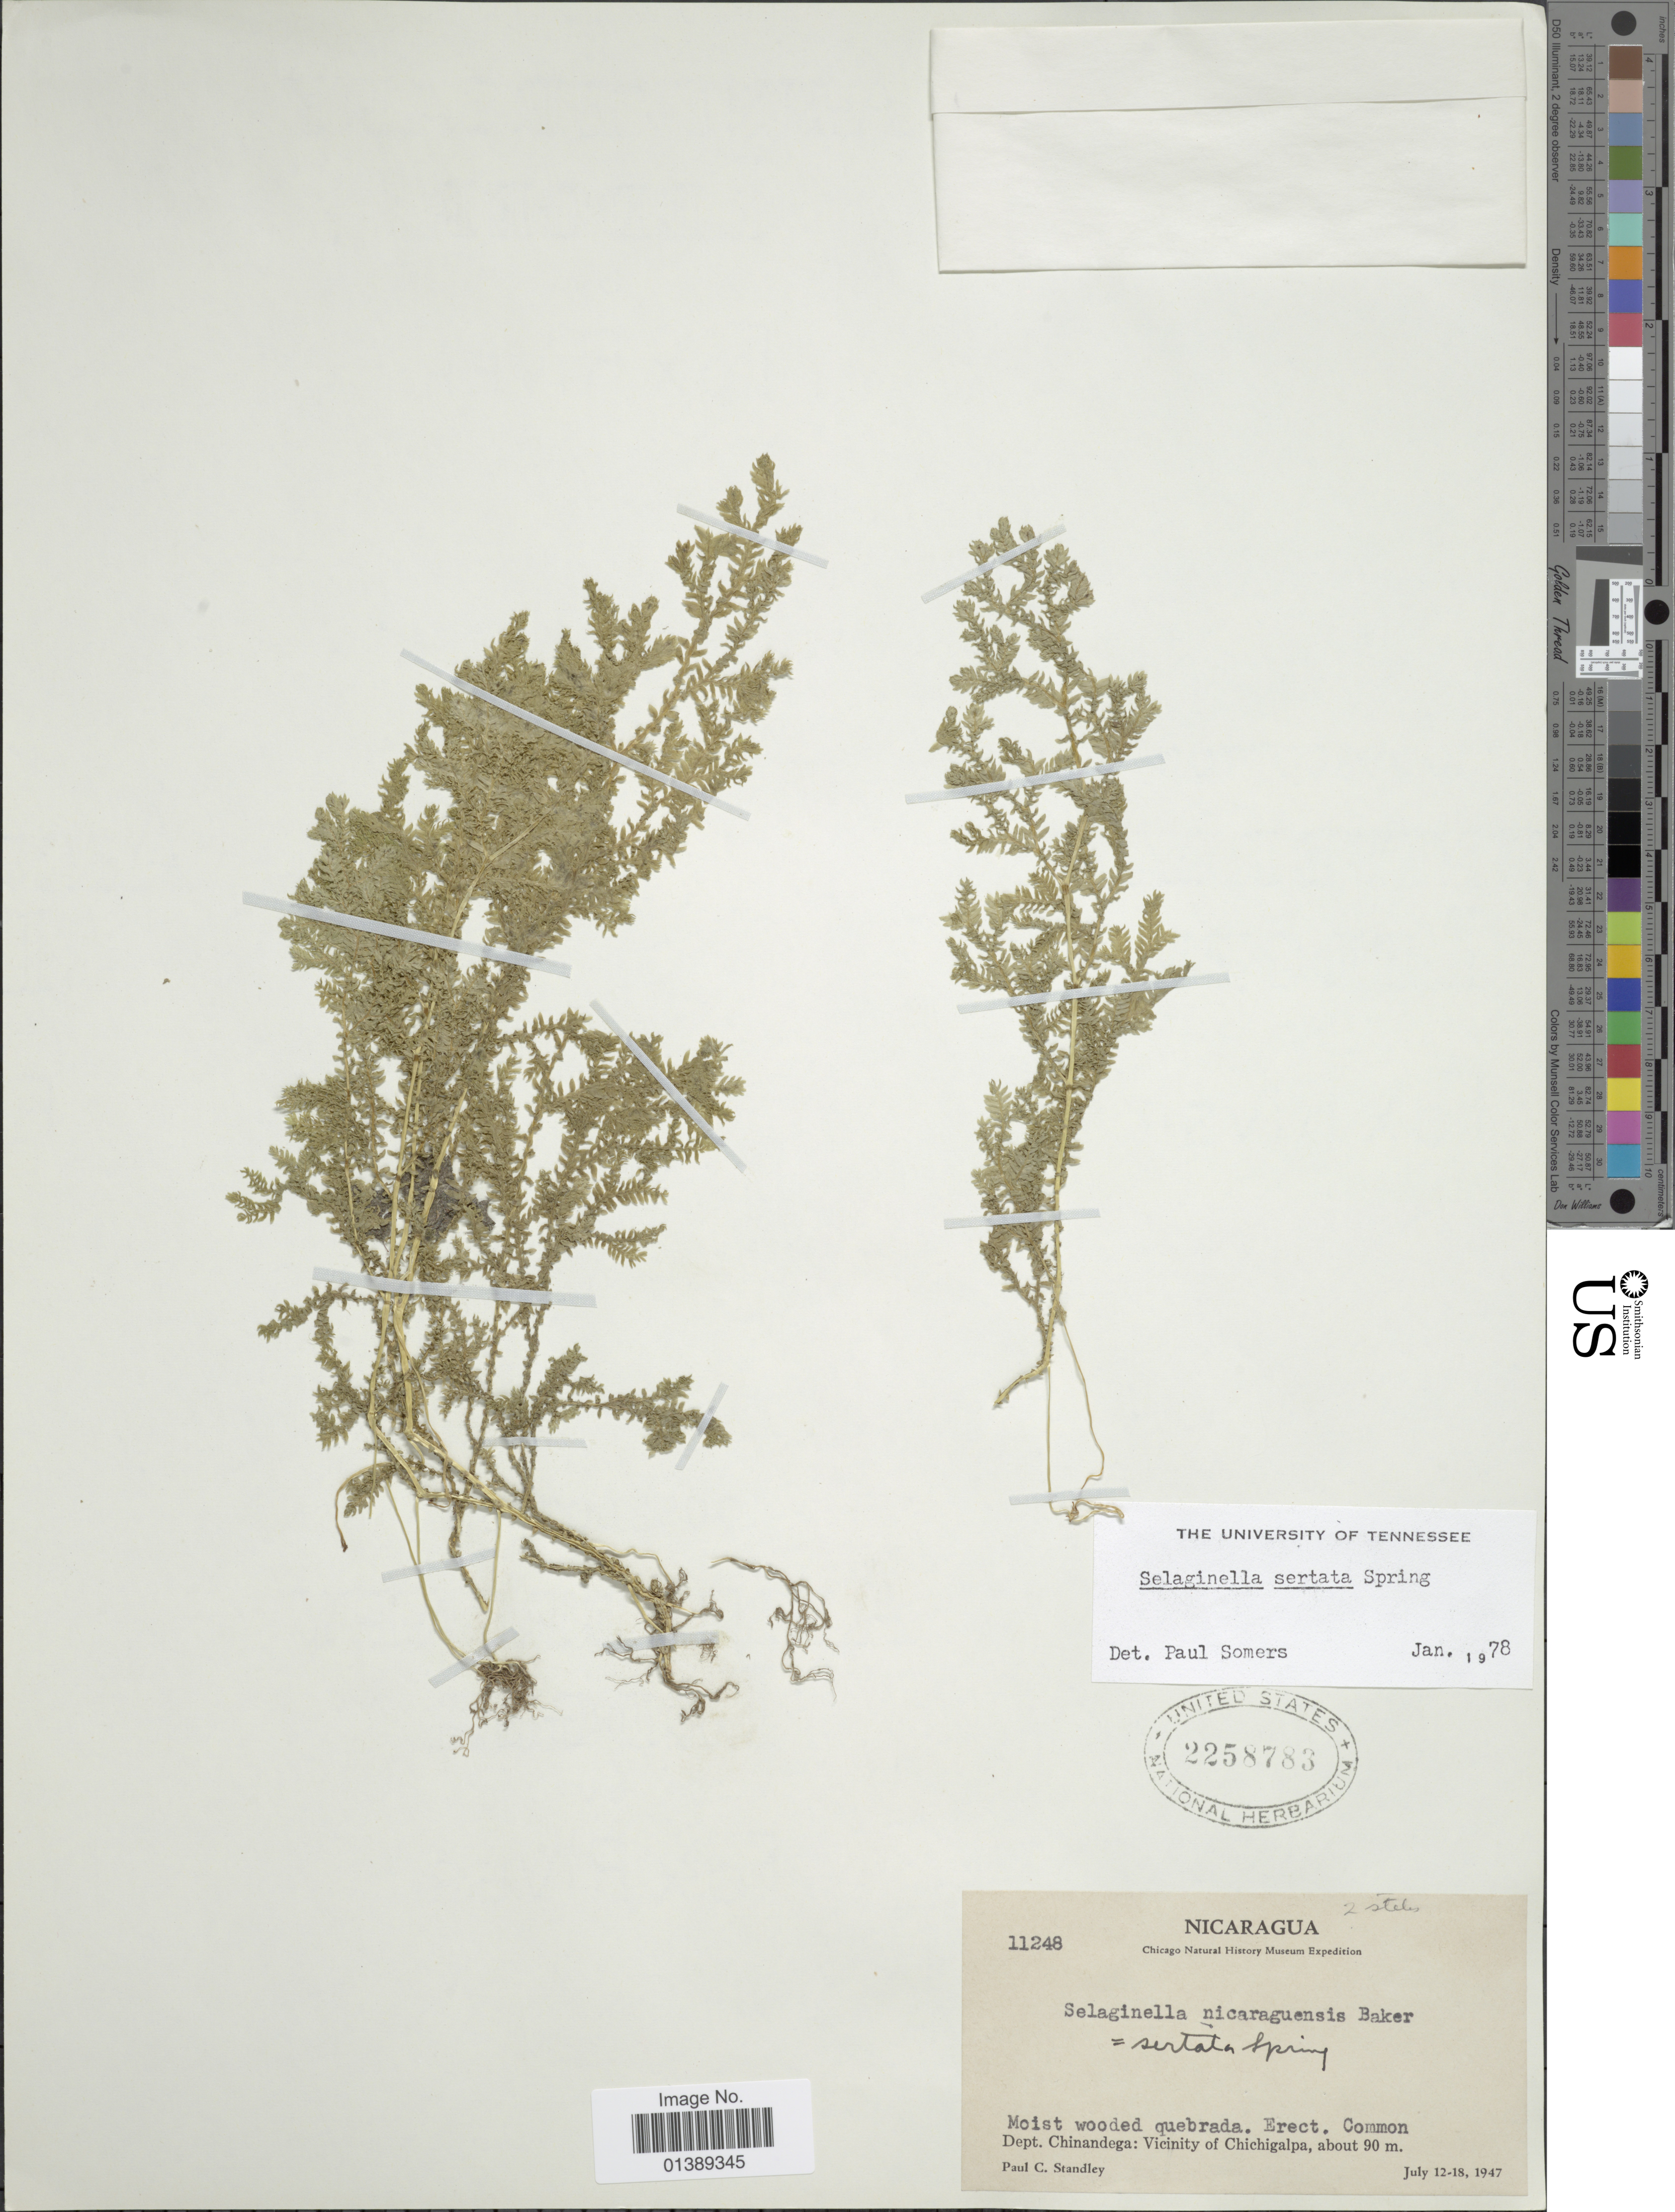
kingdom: Plantae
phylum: Tracheophyta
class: Lycopodiopsida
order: Selaginellales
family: Selaginellaceae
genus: Selaginella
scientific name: Selaginella sertata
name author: Spring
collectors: P. C. Standley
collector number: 11248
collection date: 1947-07-12/1947-07-18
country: Nicaragua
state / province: Chinandega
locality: Vicinity of Chichigalpa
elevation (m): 90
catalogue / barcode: US 2258783